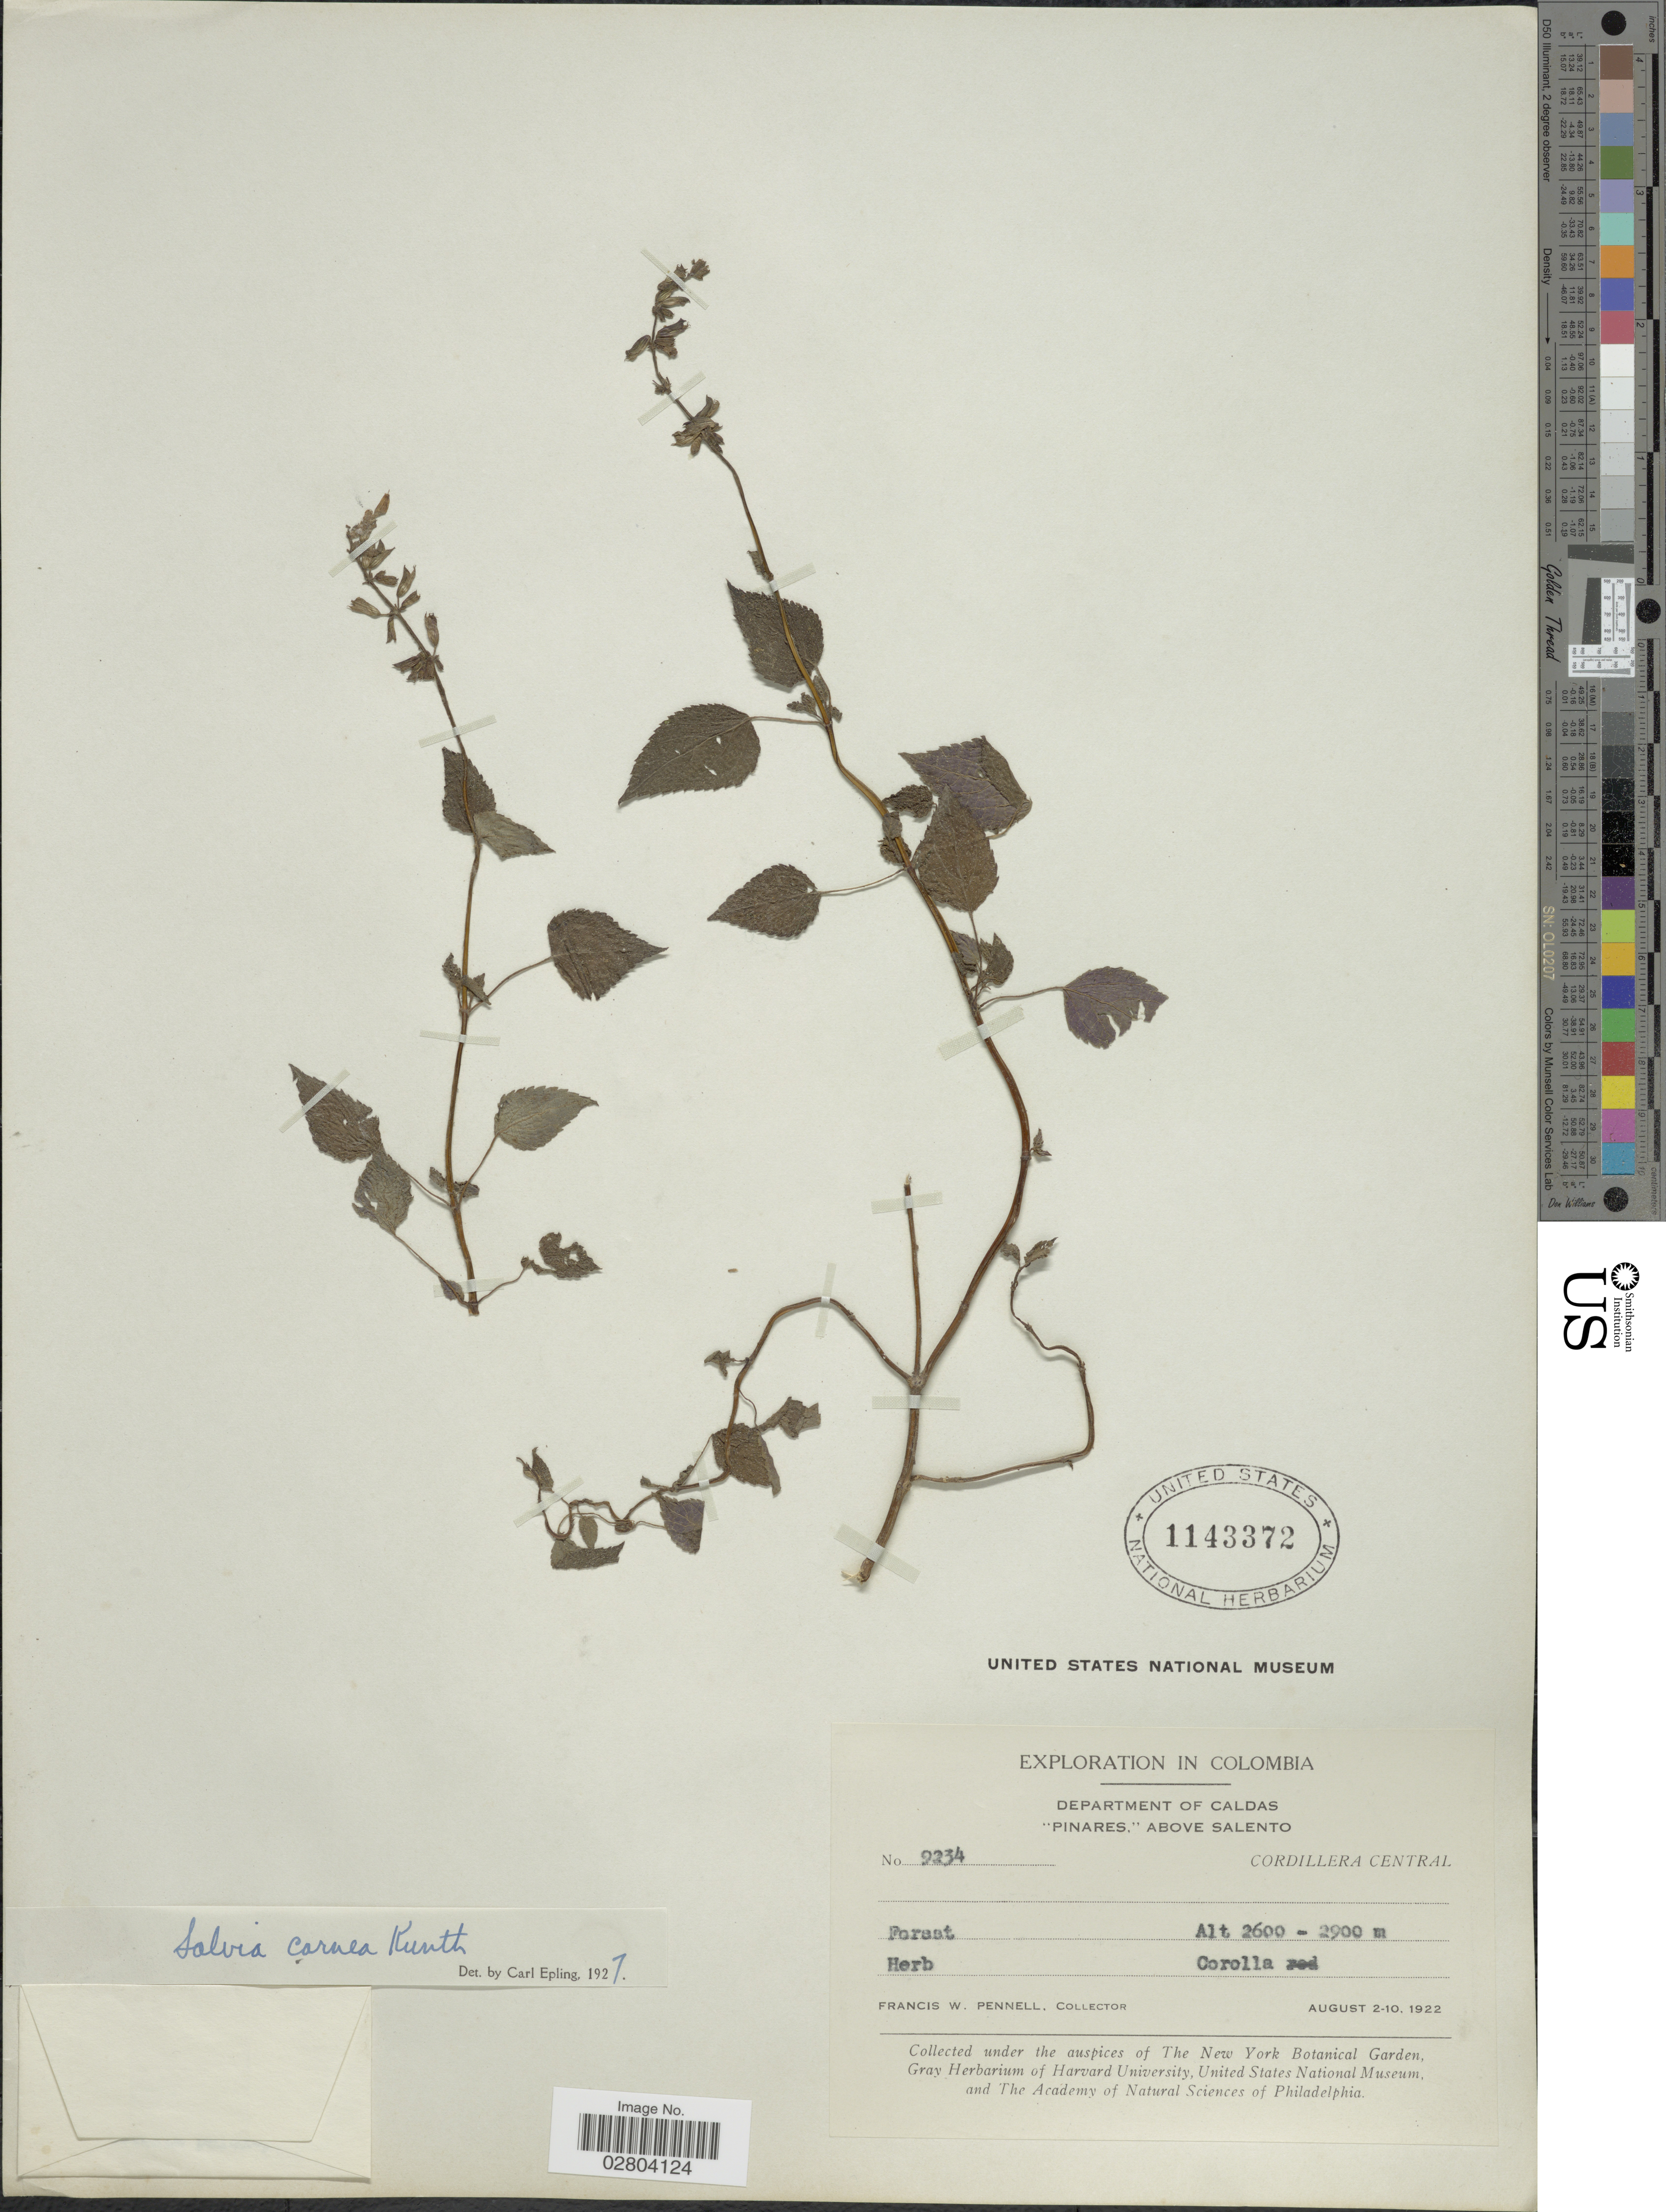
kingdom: Plantae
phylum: Tracheophyta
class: Magnoliopsida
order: Lamiales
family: Lamiaceae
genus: Salvia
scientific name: Salvia carnea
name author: Kunth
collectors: F. W. Pennell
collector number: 9234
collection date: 1922-08-02/1922-08-10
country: Colombia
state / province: Caldas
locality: Department of Caldas. "Pinares." above Salento. Cordillera Central.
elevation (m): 2600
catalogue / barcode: US 1143372